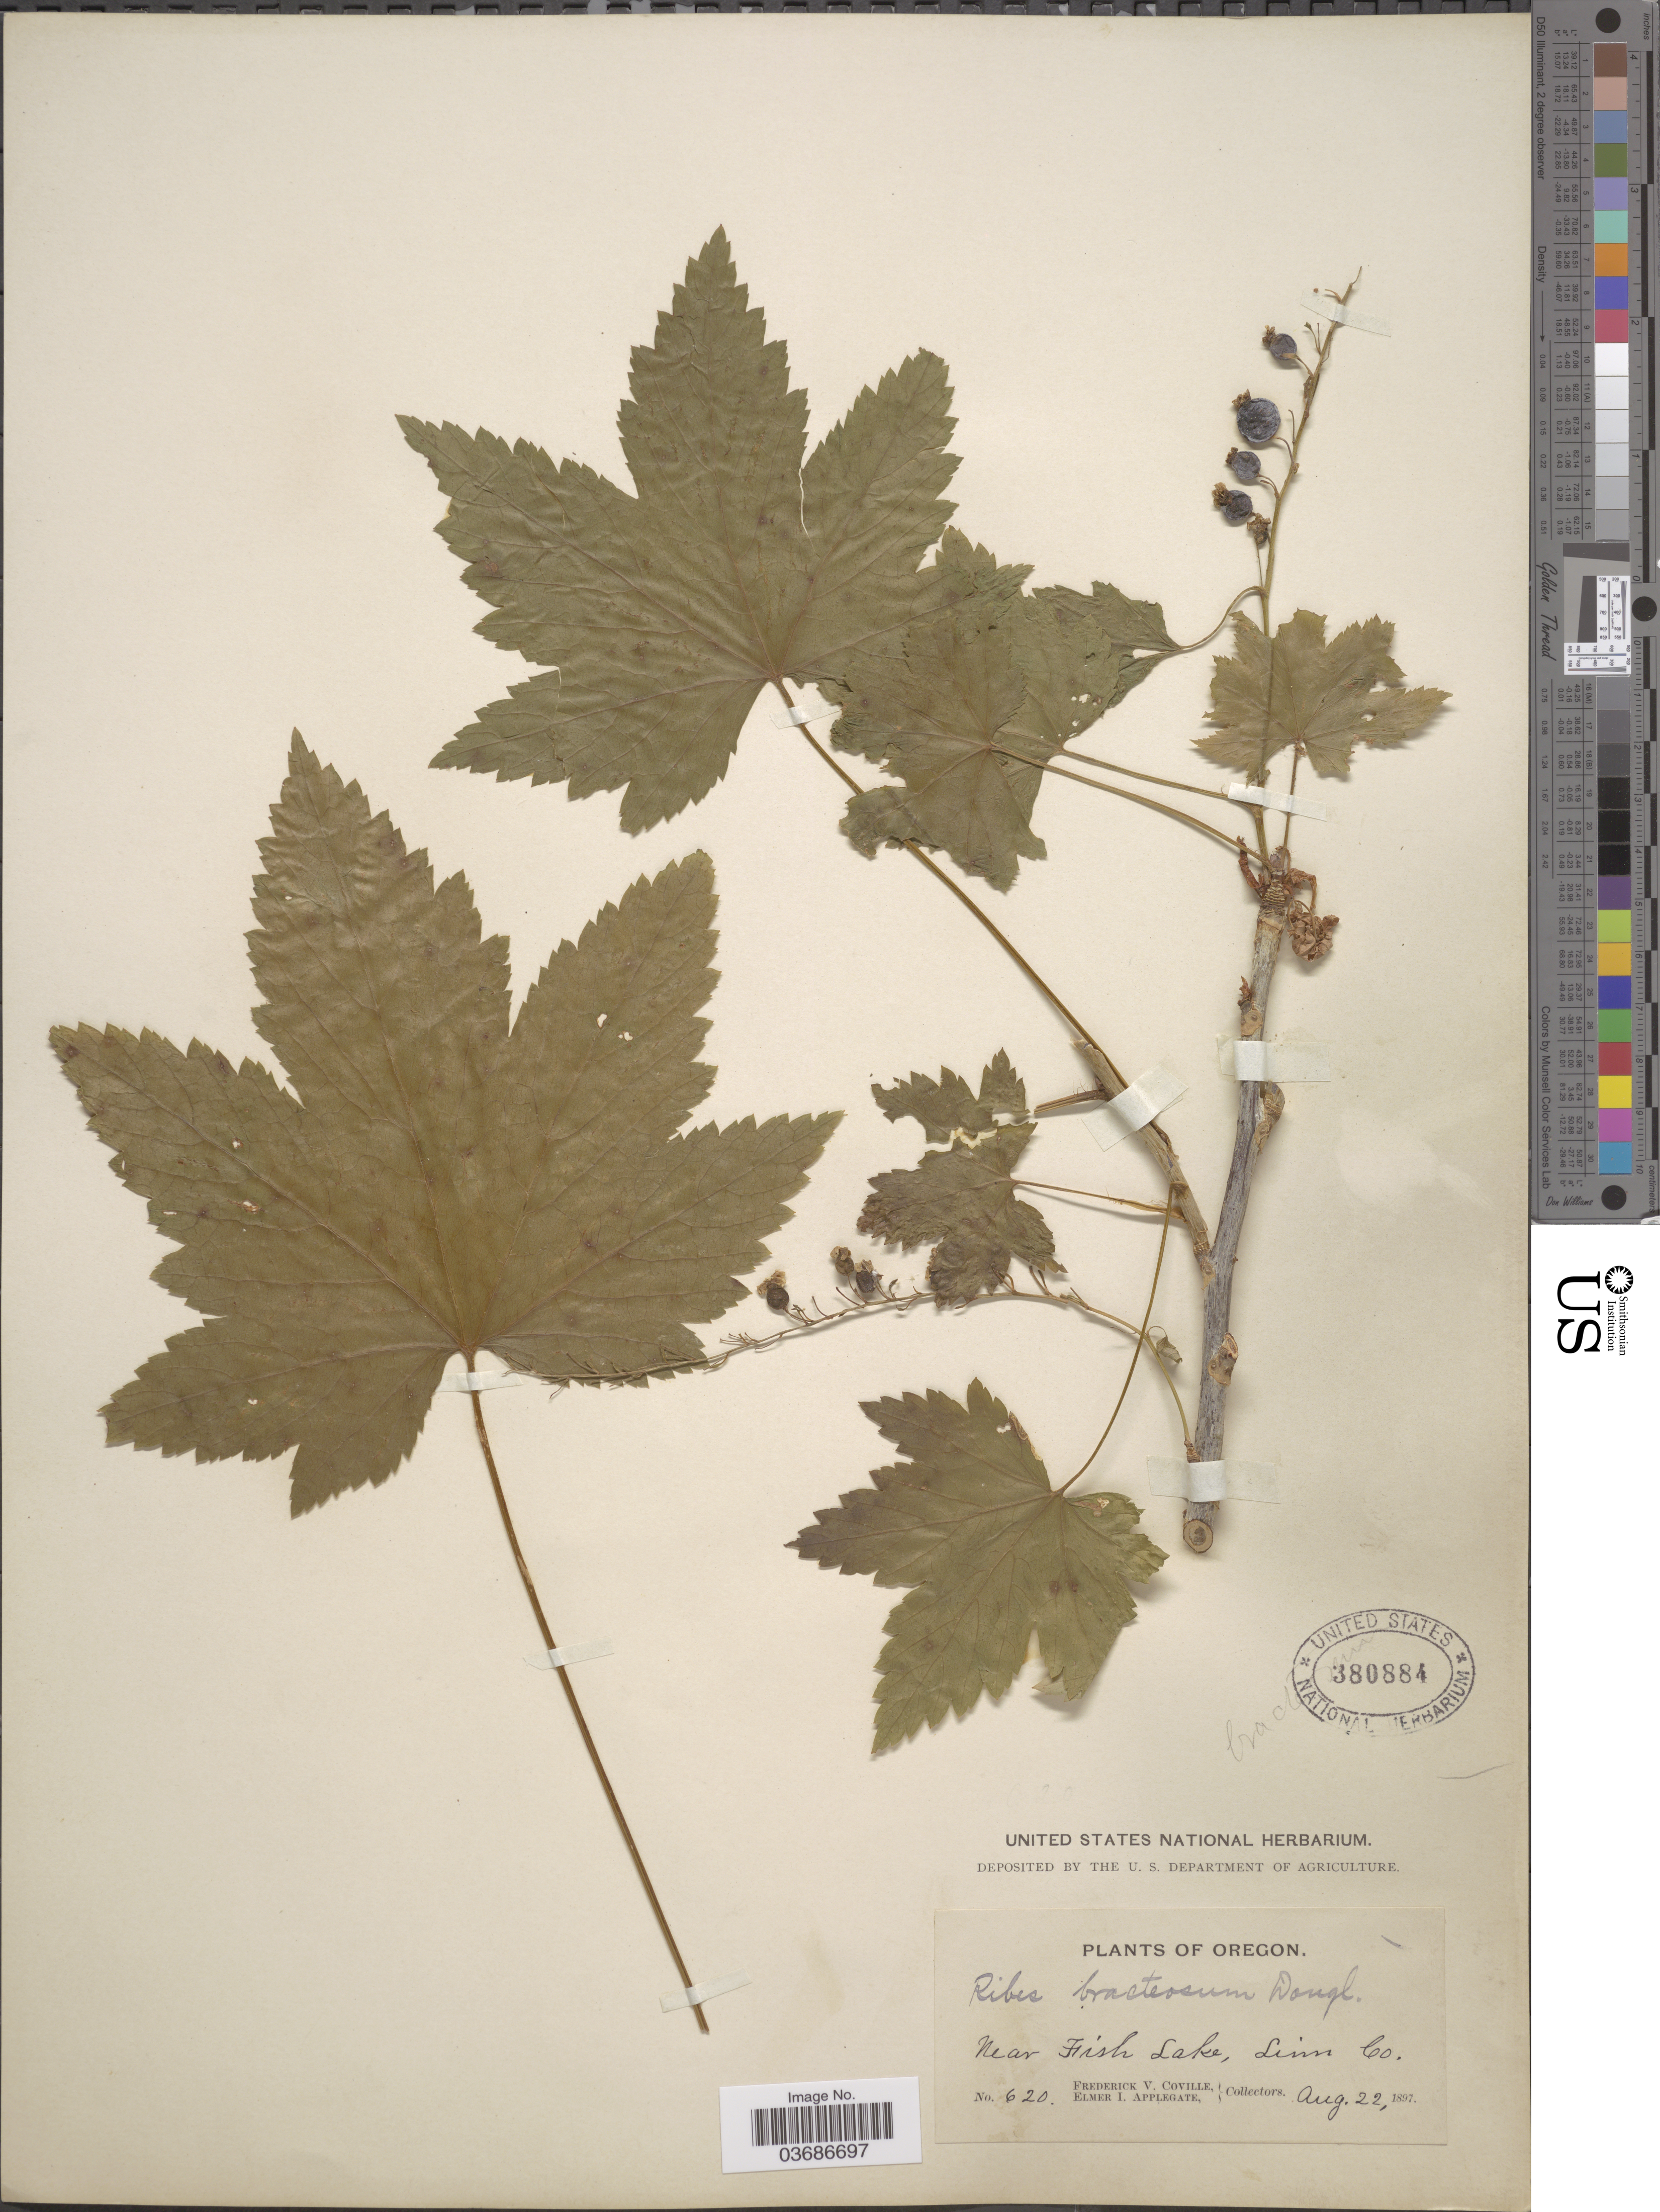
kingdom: Plantae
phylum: Tracheophyta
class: Magnoliopsida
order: Saxifragales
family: Grossulariaceae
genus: Ribes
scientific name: Ribes bracteosum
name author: Douglas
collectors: F. V. Coville & E. I. Applegate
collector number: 620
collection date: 1897-08-22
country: United States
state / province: Oregon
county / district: Linn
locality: Near Fish Lake, Linn Co.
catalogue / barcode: US 380884